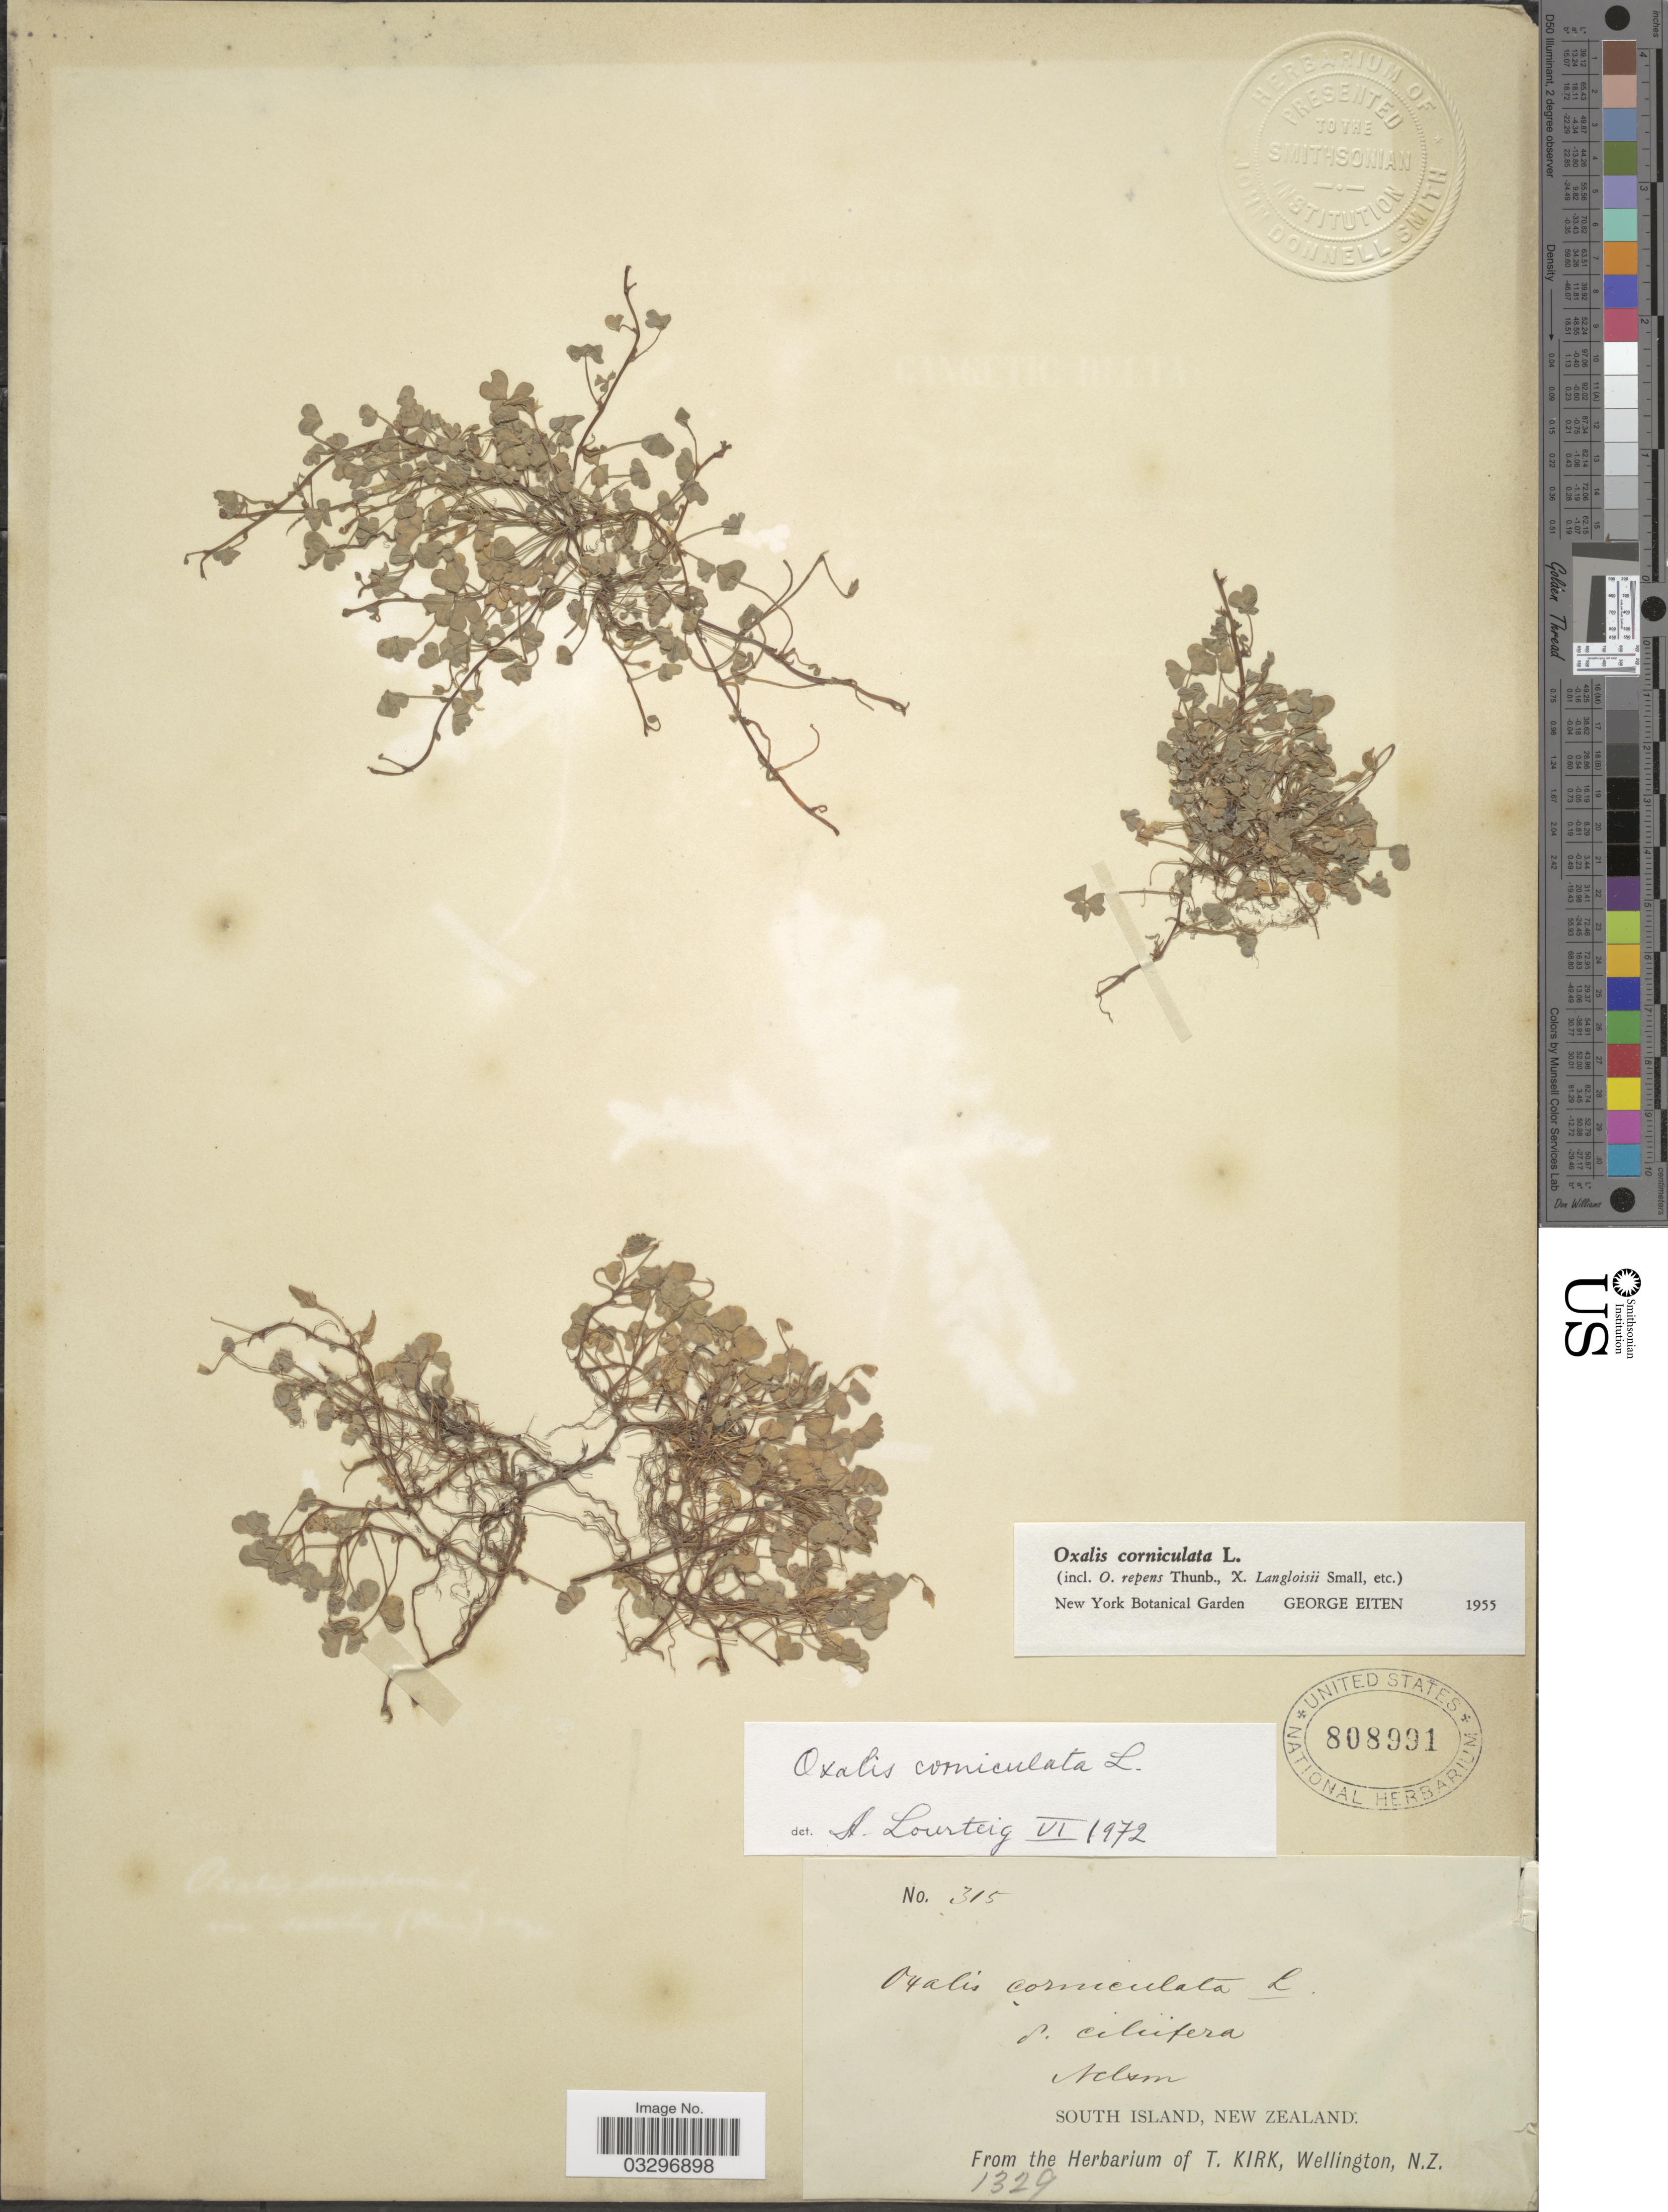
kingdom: Plantae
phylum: Tracheophyta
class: Magnoliopsida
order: Oxalidales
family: Oxalidaceae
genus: Oxalis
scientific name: Oxalis corniculata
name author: L.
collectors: T. Kirk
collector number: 315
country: New Zealand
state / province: Nelson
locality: South Island.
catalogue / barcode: US 808991